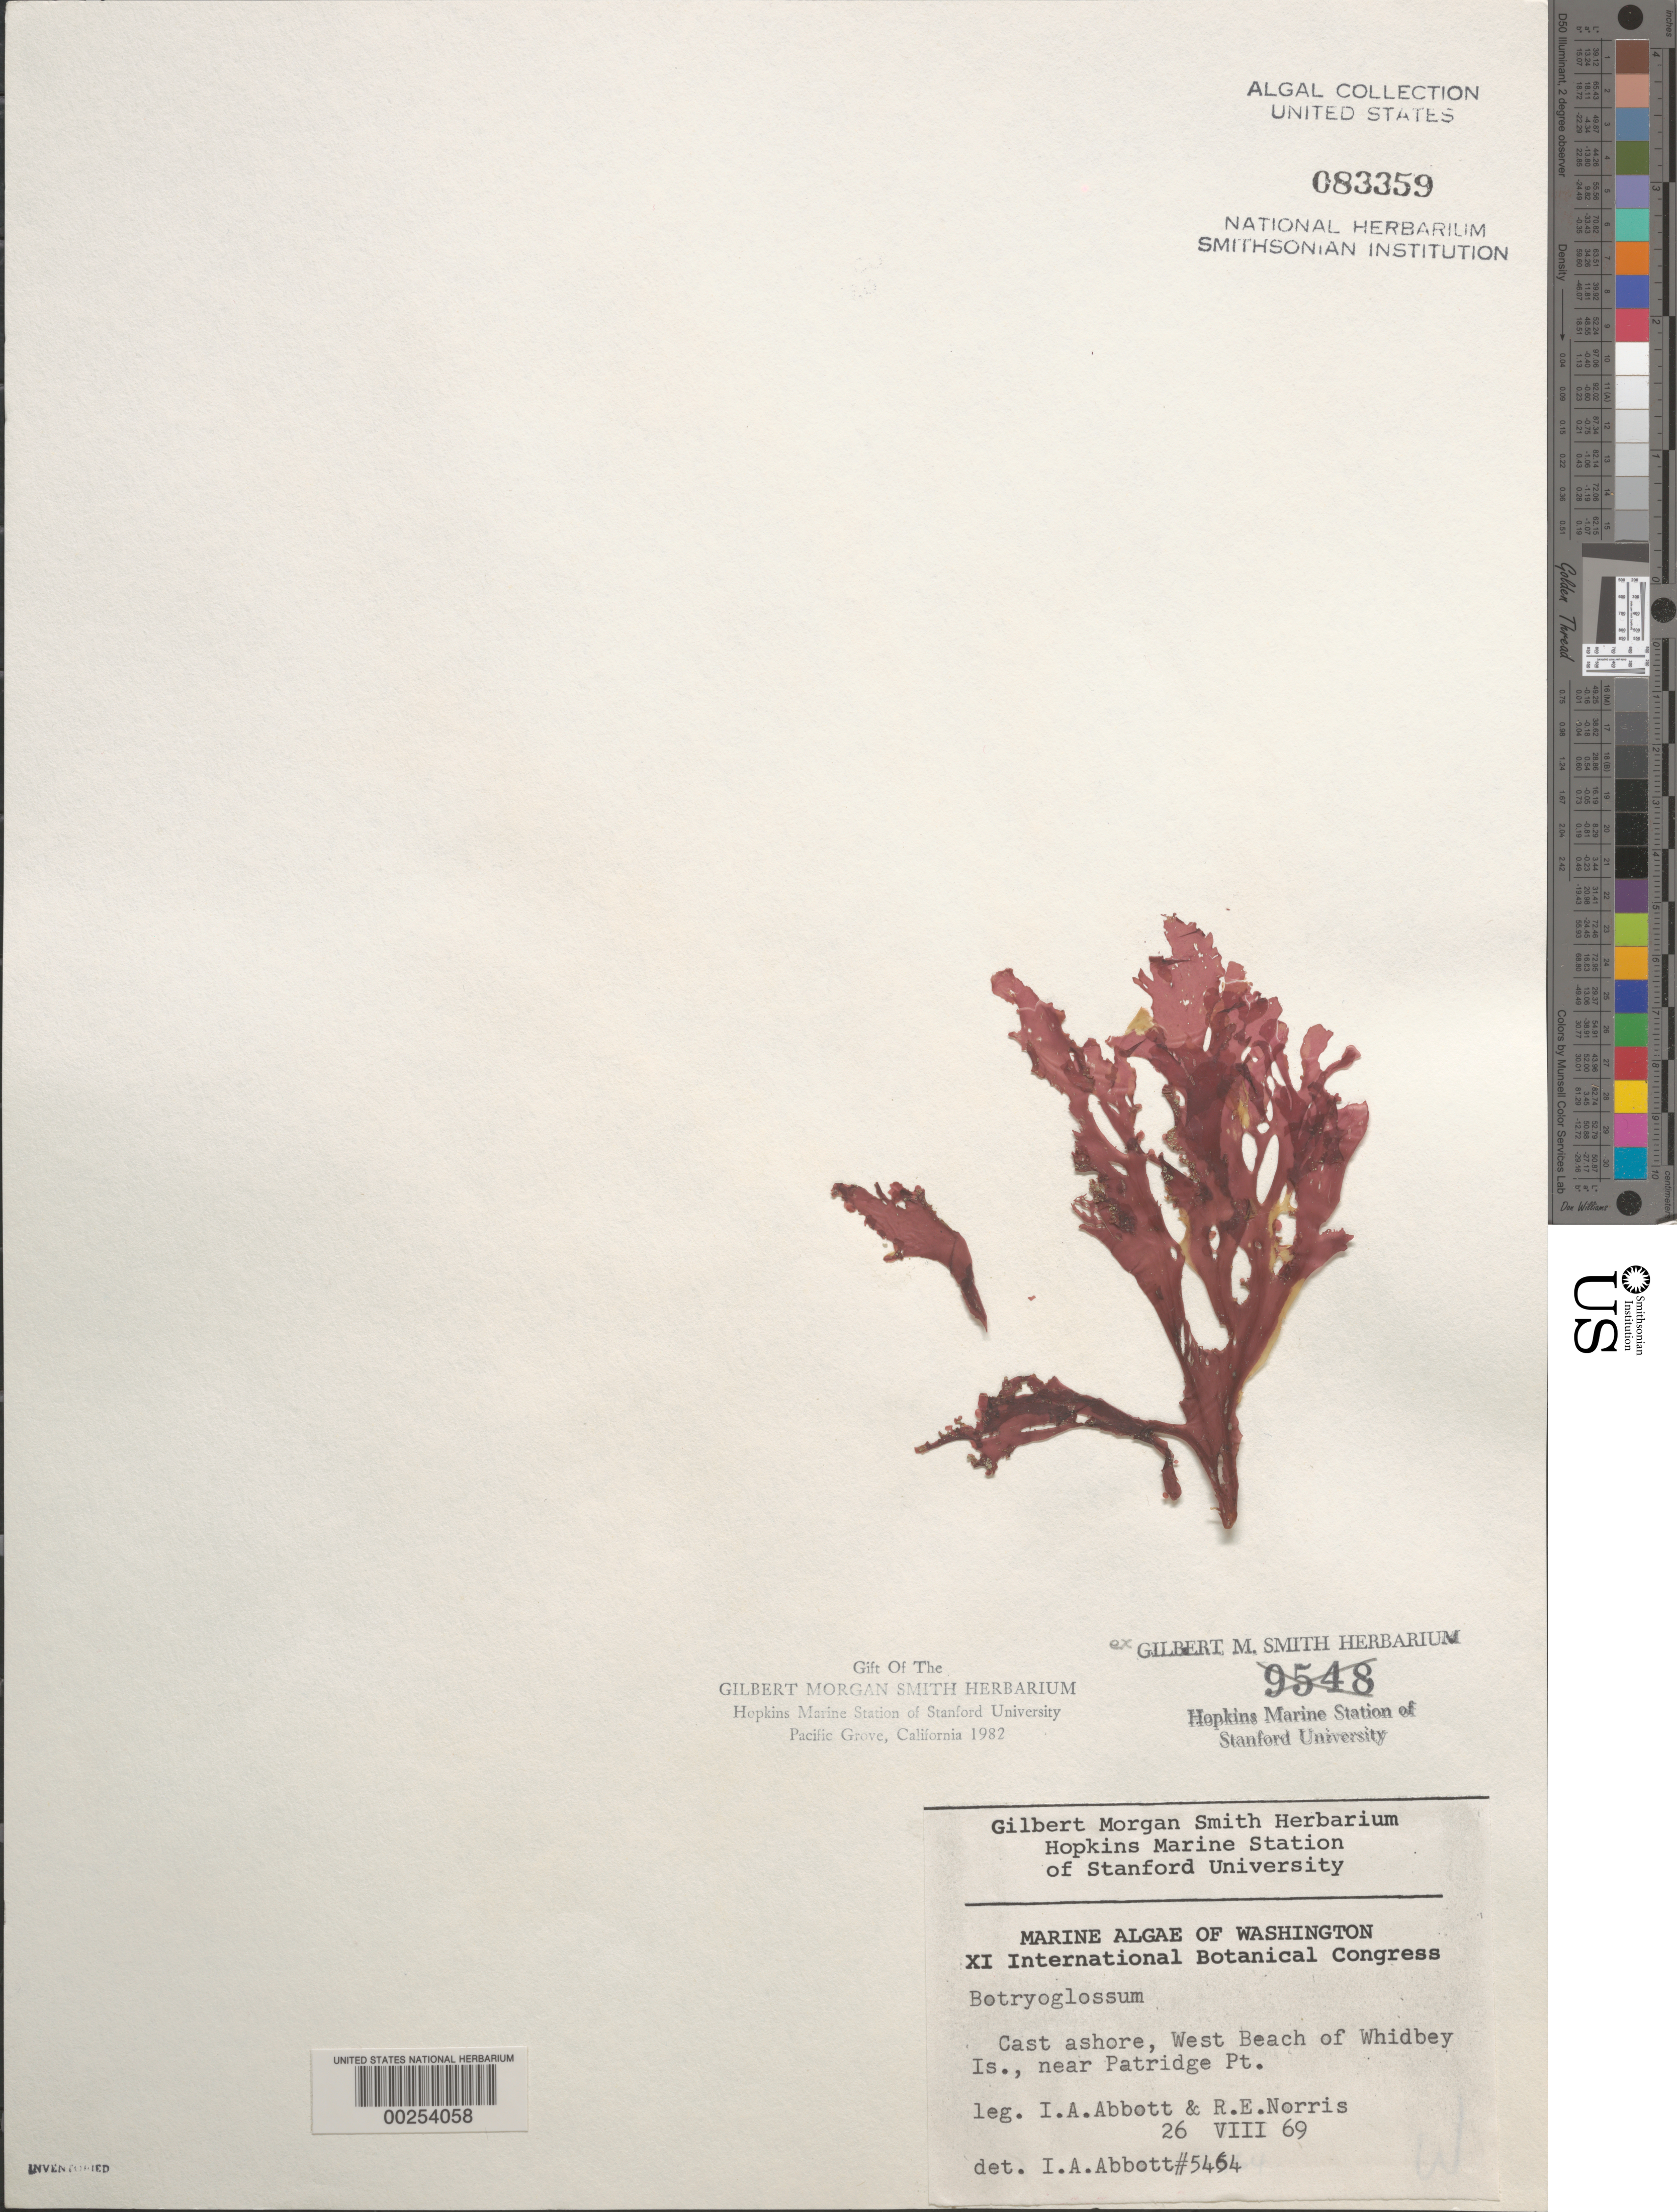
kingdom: Plantae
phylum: Rhodophyta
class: Florideophyceae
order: Ceramiales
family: Delesseriaceae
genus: Botryoglossum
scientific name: Botryoglossum sp.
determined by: Abbott, Isabella A.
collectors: I. A. Abbott & R. E. Norris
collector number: IAA 5464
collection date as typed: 26 Aug 1969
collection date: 1969-08-26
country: United States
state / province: Washington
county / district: Island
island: Whidbey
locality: West Beach near Partridge Point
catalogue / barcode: US 83359